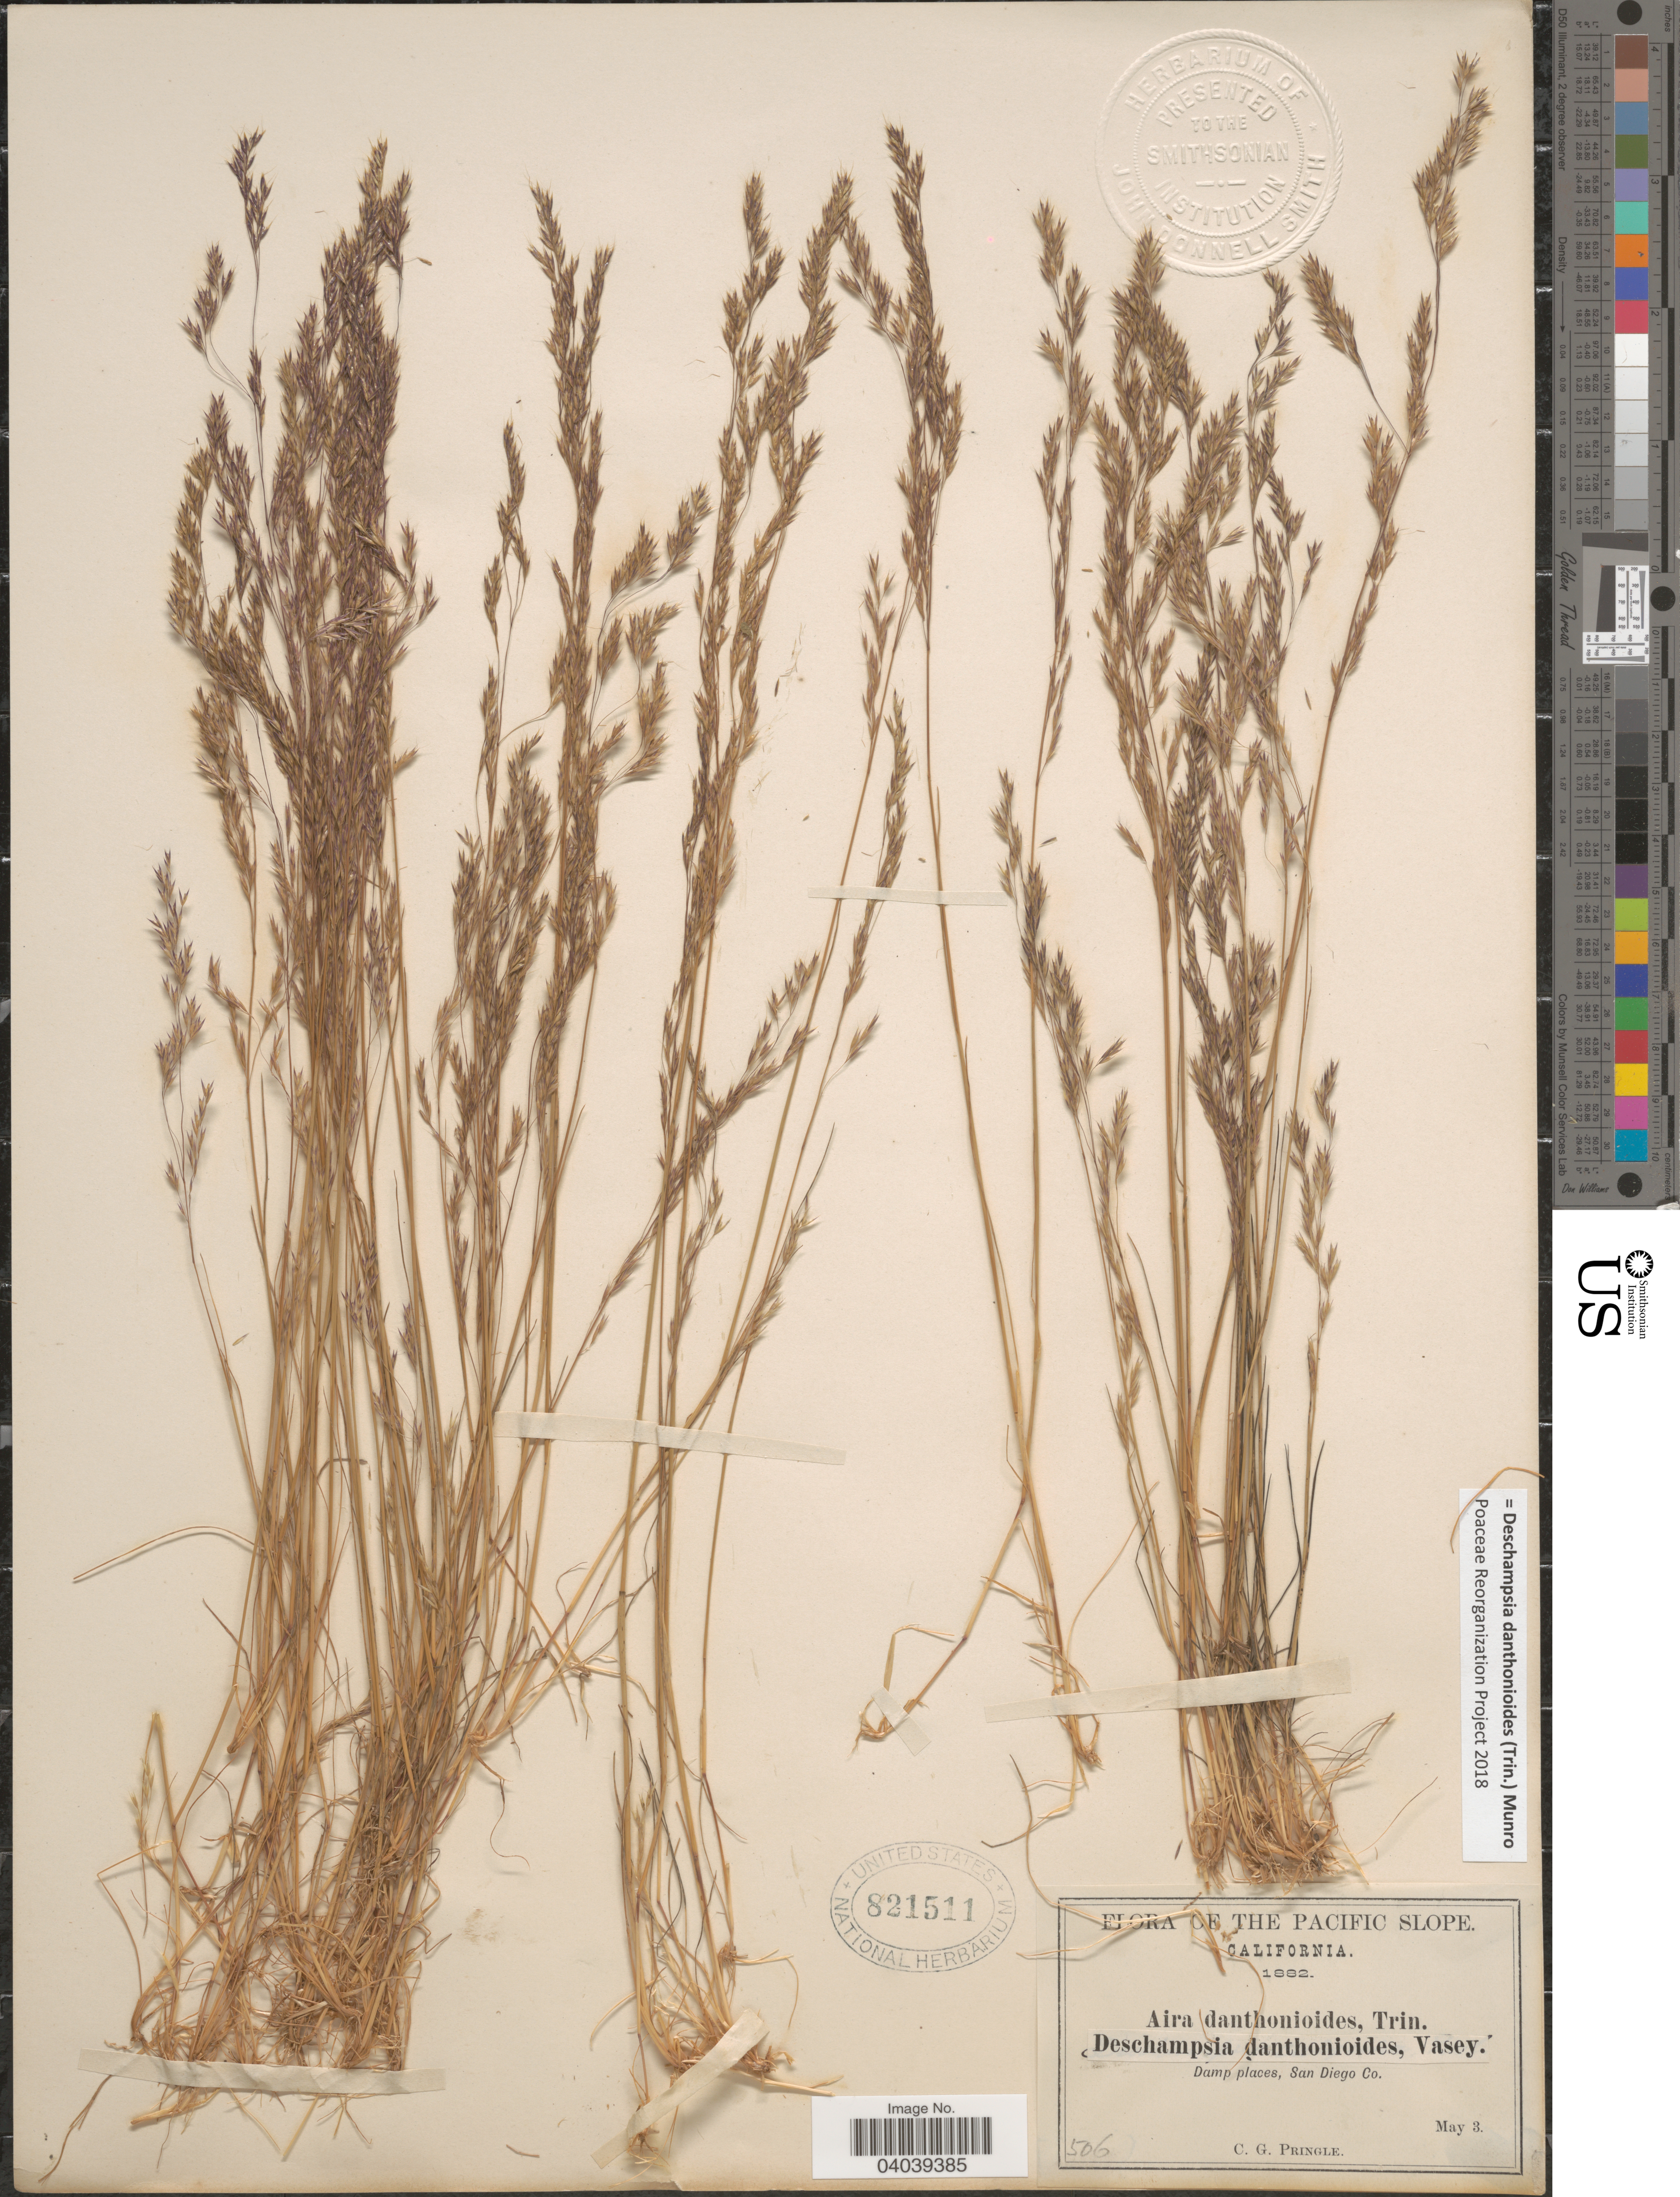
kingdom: Plantae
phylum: Tracheophyta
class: Liliopsida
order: Poales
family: Poaceae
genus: Deschampsia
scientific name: Deschampsia danthonioides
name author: (Trin.) Munro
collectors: C. G. Pringle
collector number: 506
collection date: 1882-05-03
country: United States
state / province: California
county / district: San Diego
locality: Pacific Slope. Damp places, San Diego Co.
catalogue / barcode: US 821511